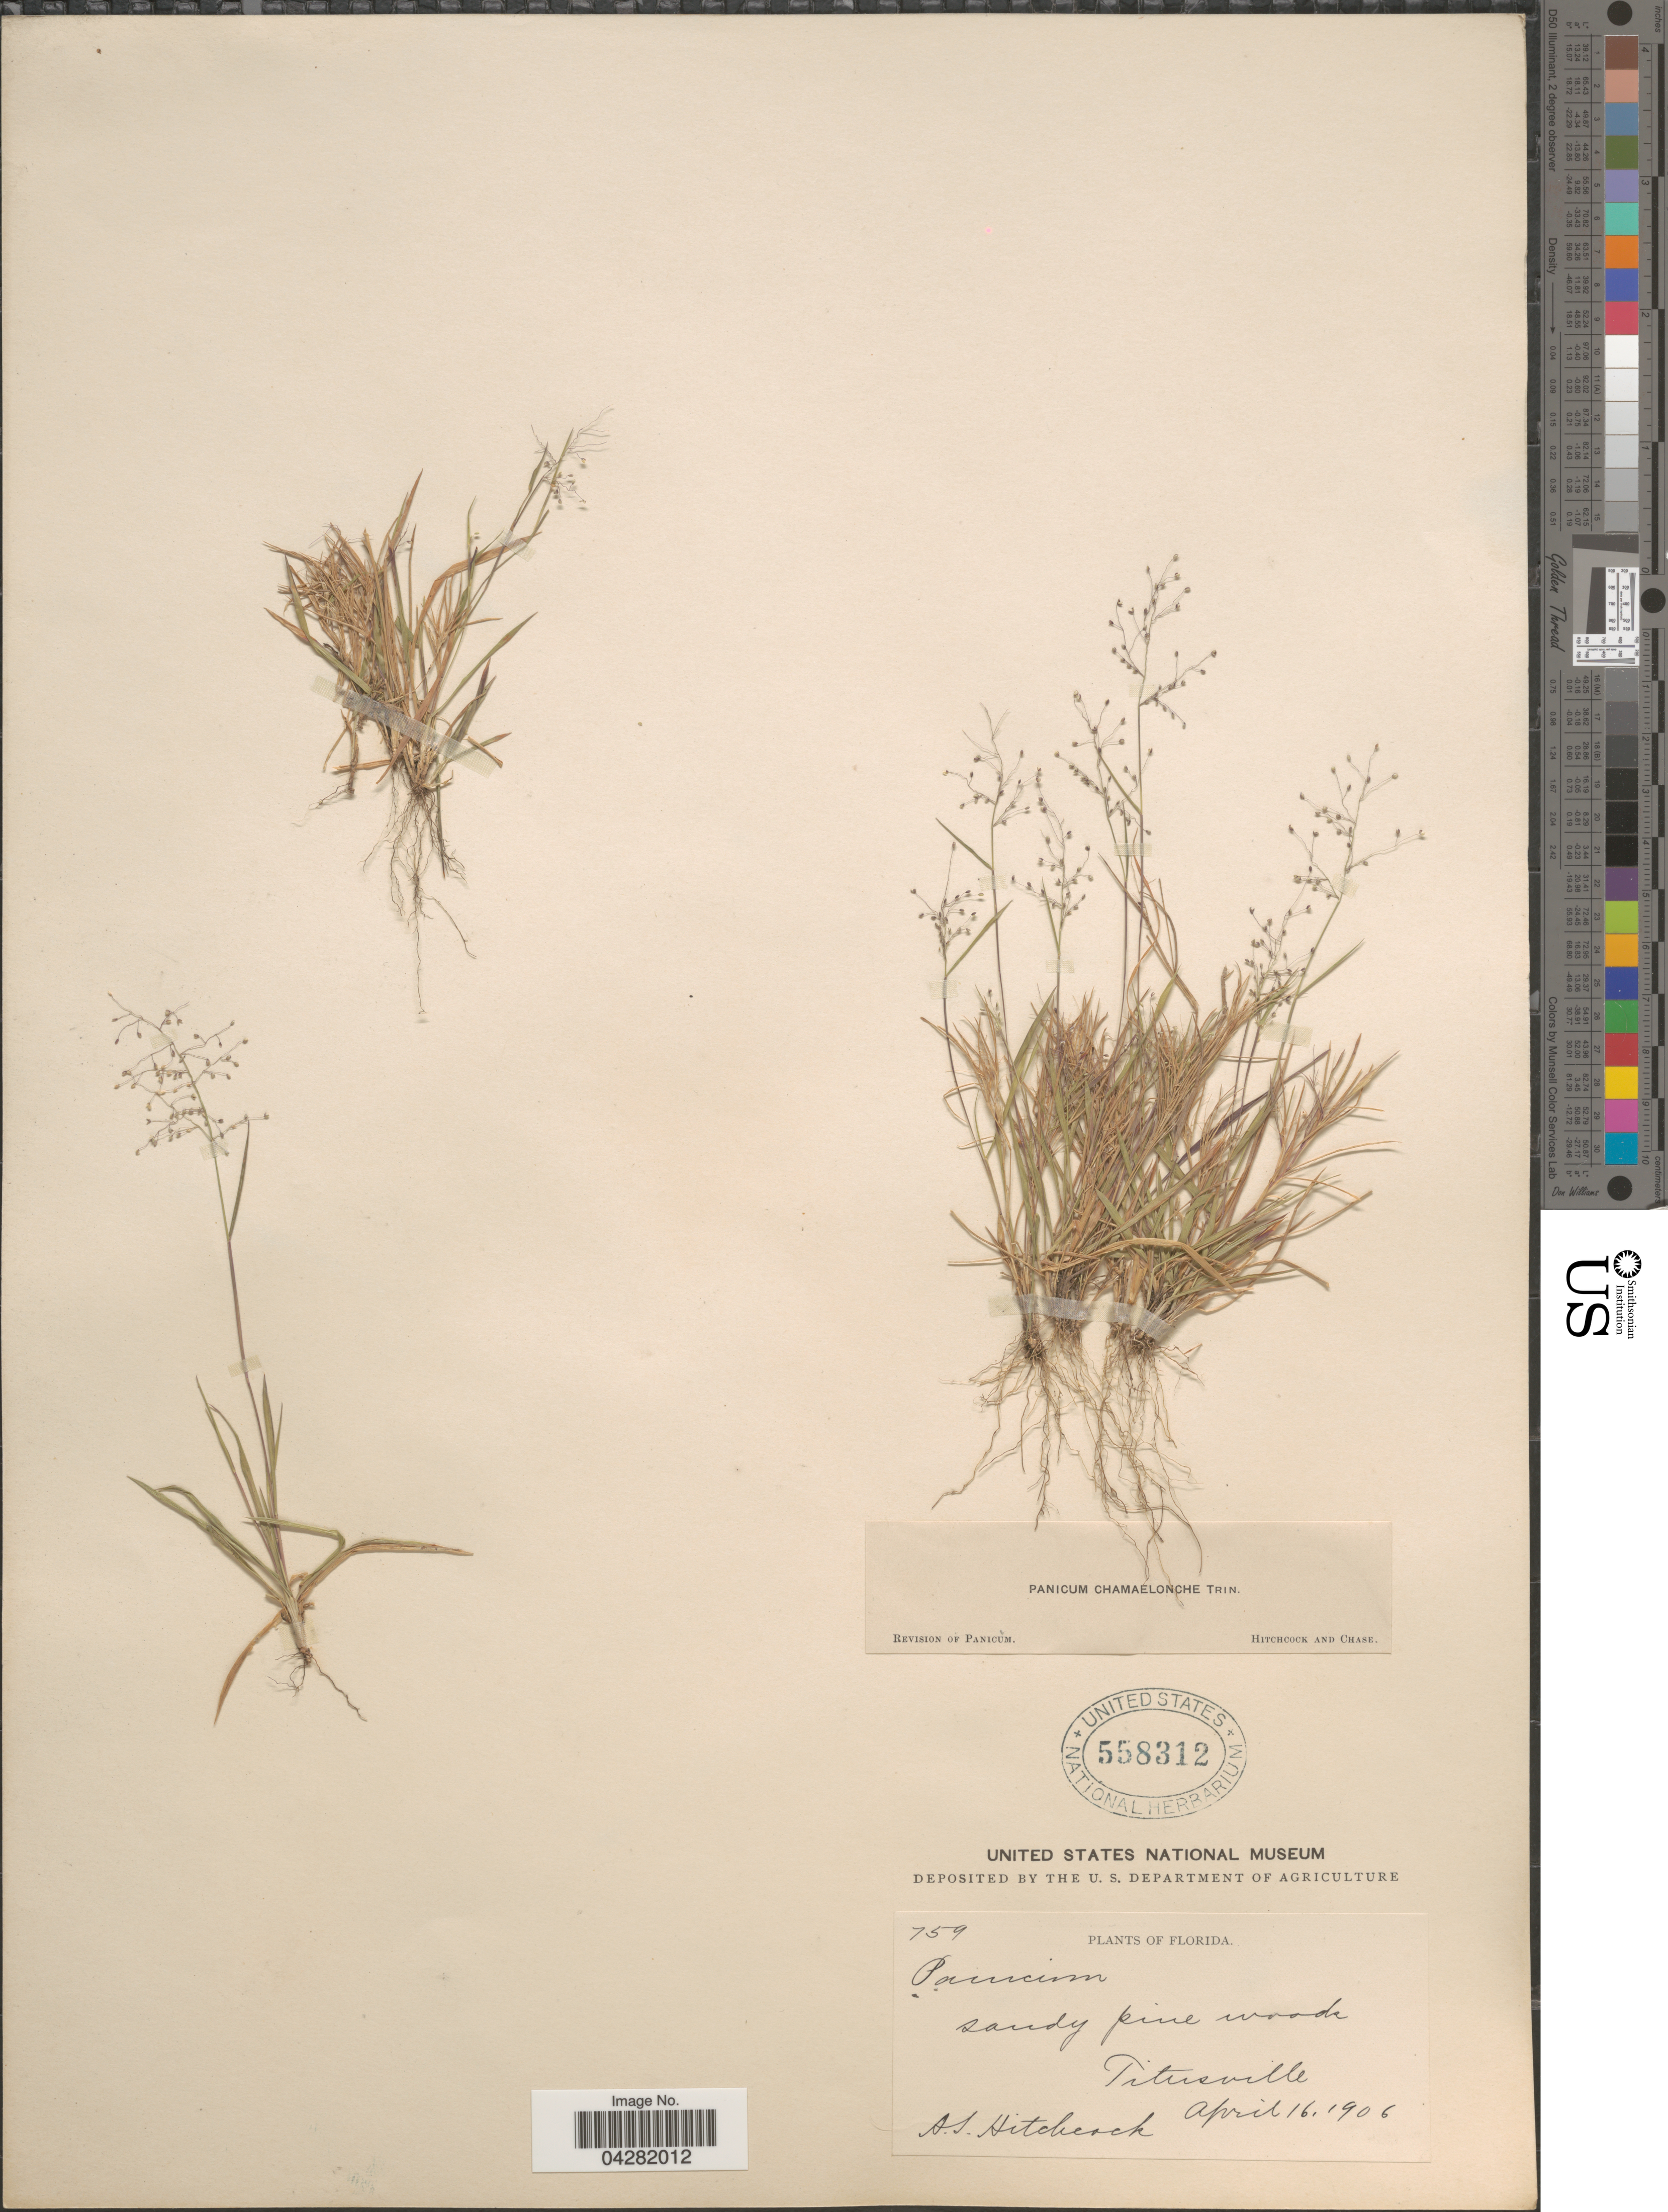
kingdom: Plantae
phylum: Tracheophyta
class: Liliopsida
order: Poales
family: Poaceae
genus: Dichanthelium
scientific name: Dichanthelium ensifolium var. ensifolium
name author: (Baldwin ex Elliot) Gould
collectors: A. S. Hitchcock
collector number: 759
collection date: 1906-04-16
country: United States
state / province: Florida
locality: Titusville.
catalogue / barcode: US 558312